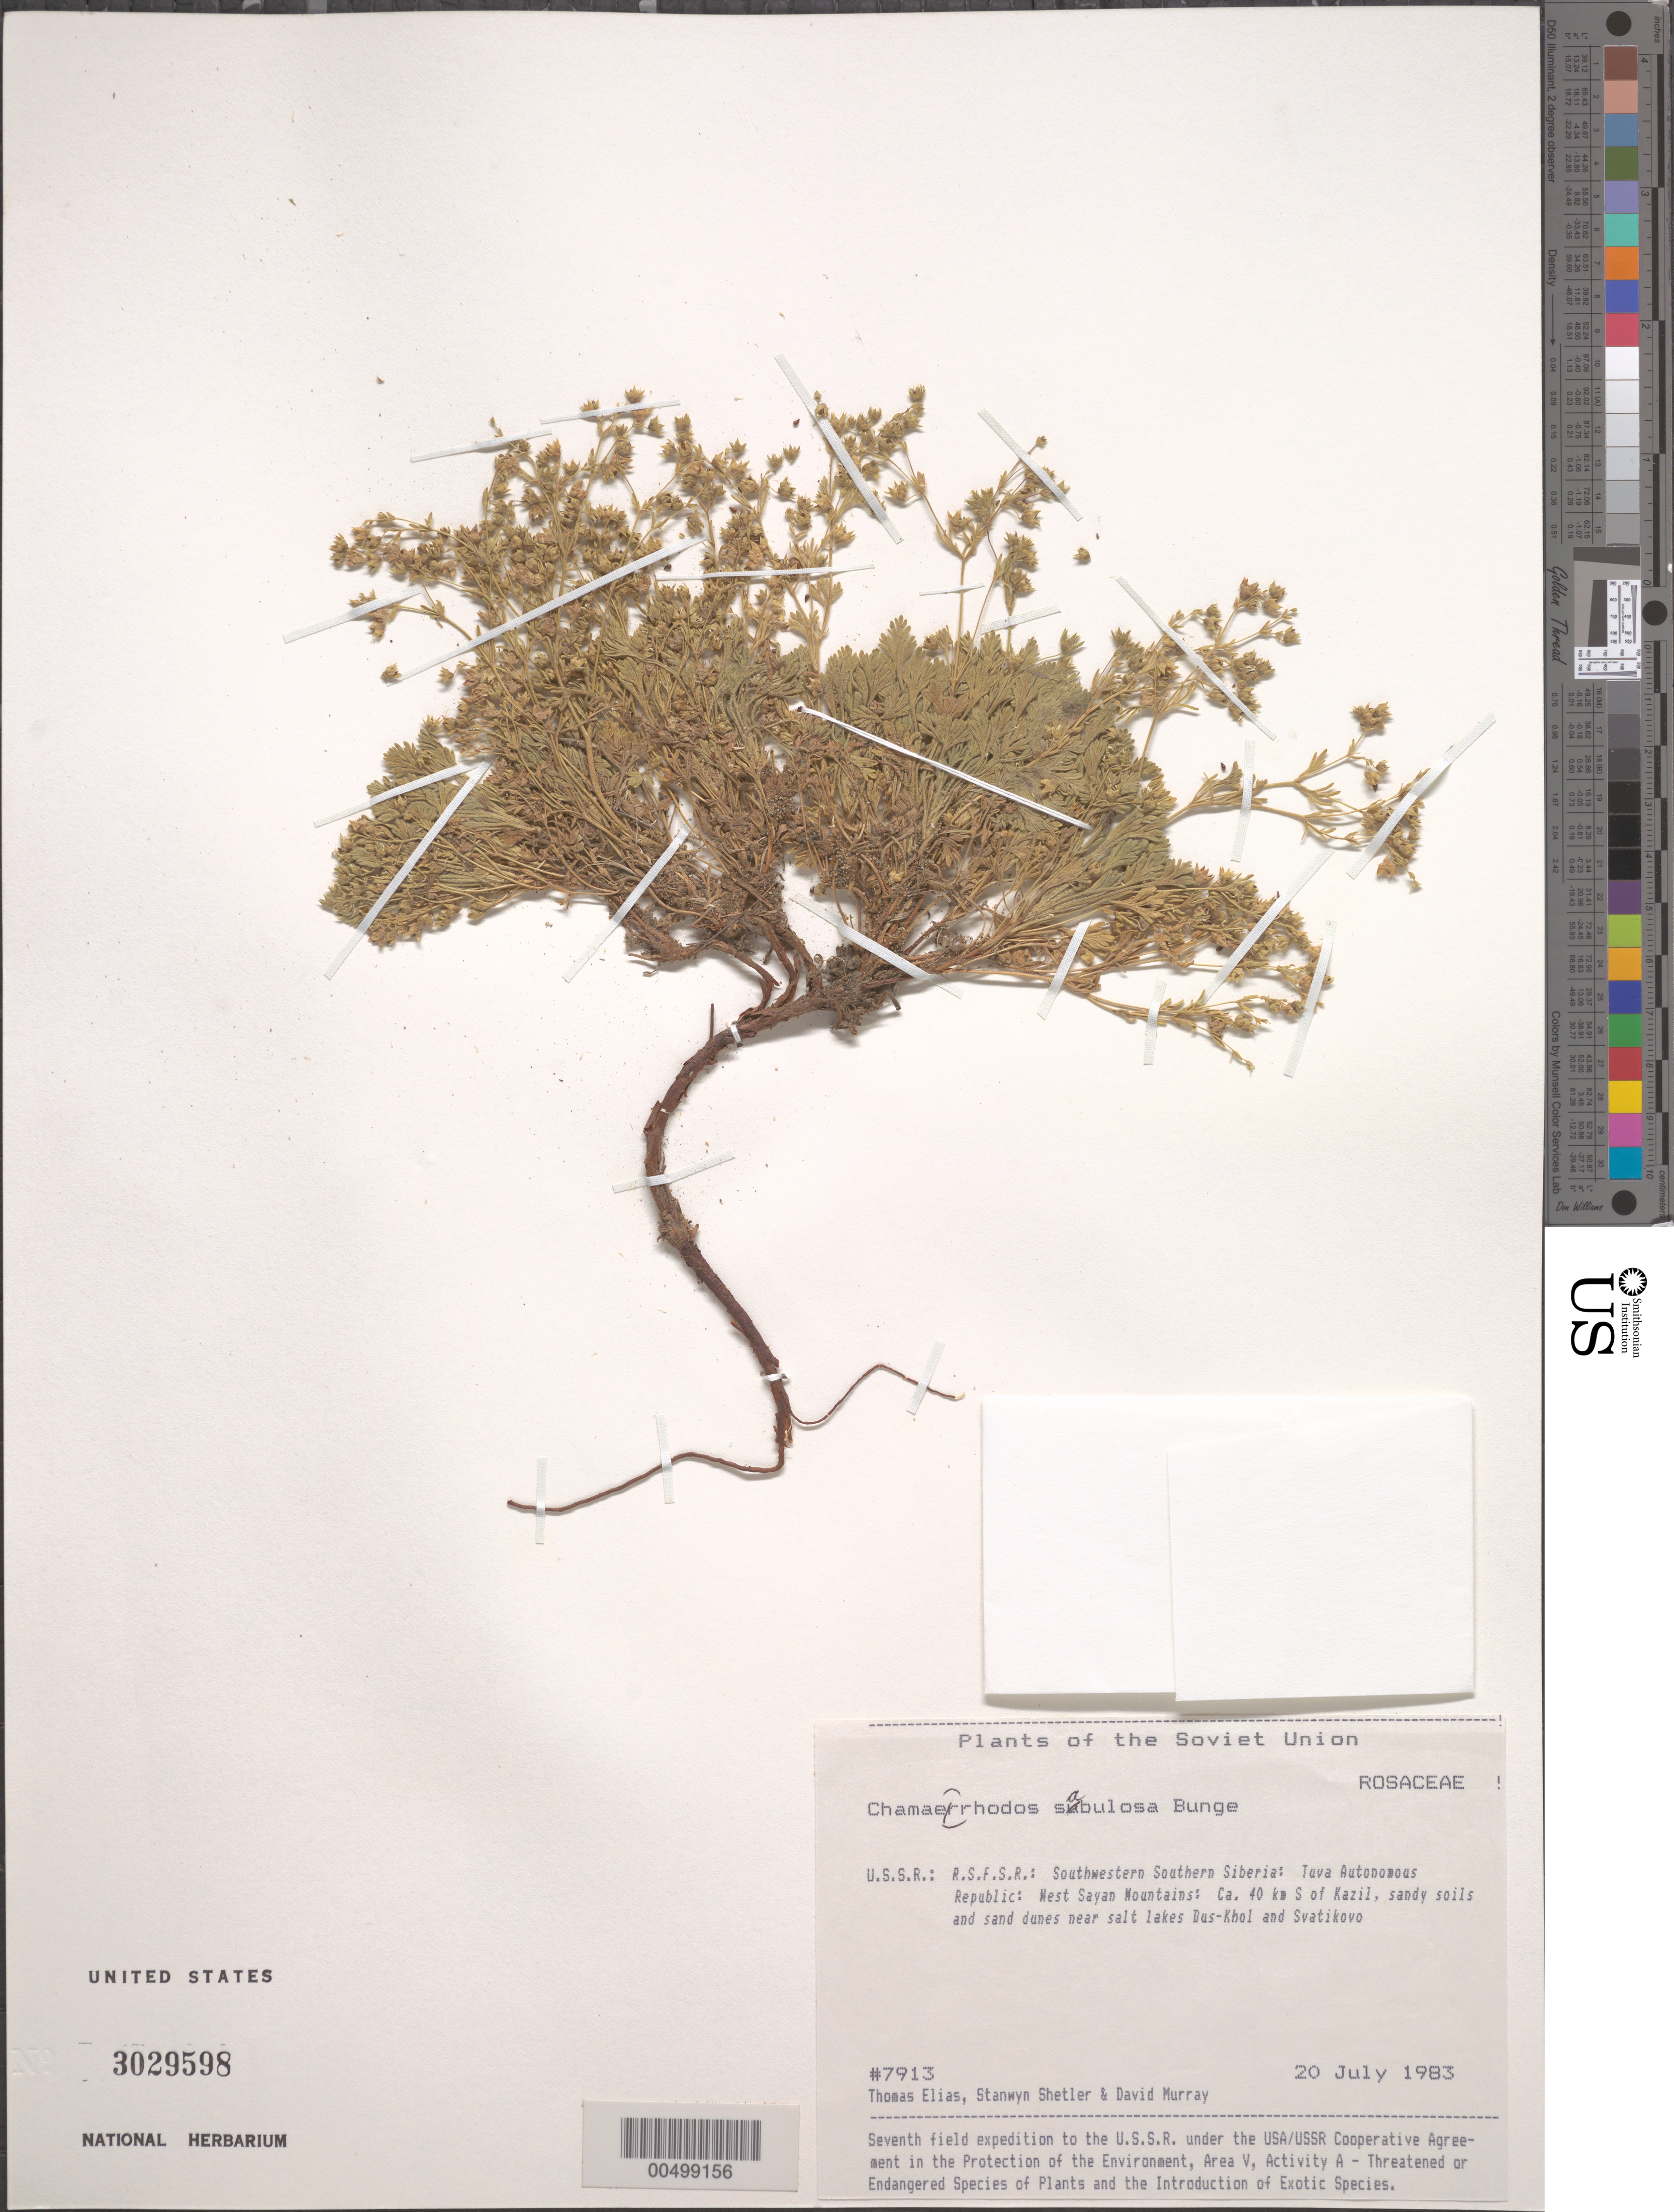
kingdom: Plantae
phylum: Tracheophyta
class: Magnoliopsida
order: Rosales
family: Rosaceae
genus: Chamaerhodos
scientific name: Chamaerhodos sabulosa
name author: Bunge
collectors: T. Elias, S. Shetler & D. F. Murray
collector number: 7913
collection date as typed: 20 Jul 1983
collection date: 1983-07-20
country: Russian Federation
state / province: Tuva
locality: West Sayan Mountains, ca. 40 km S of Kazil [Kyzyl], near salt lakes Dus-Khol and Svatikovo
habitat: sandy soils and sand dunes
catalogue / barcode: US 3029598